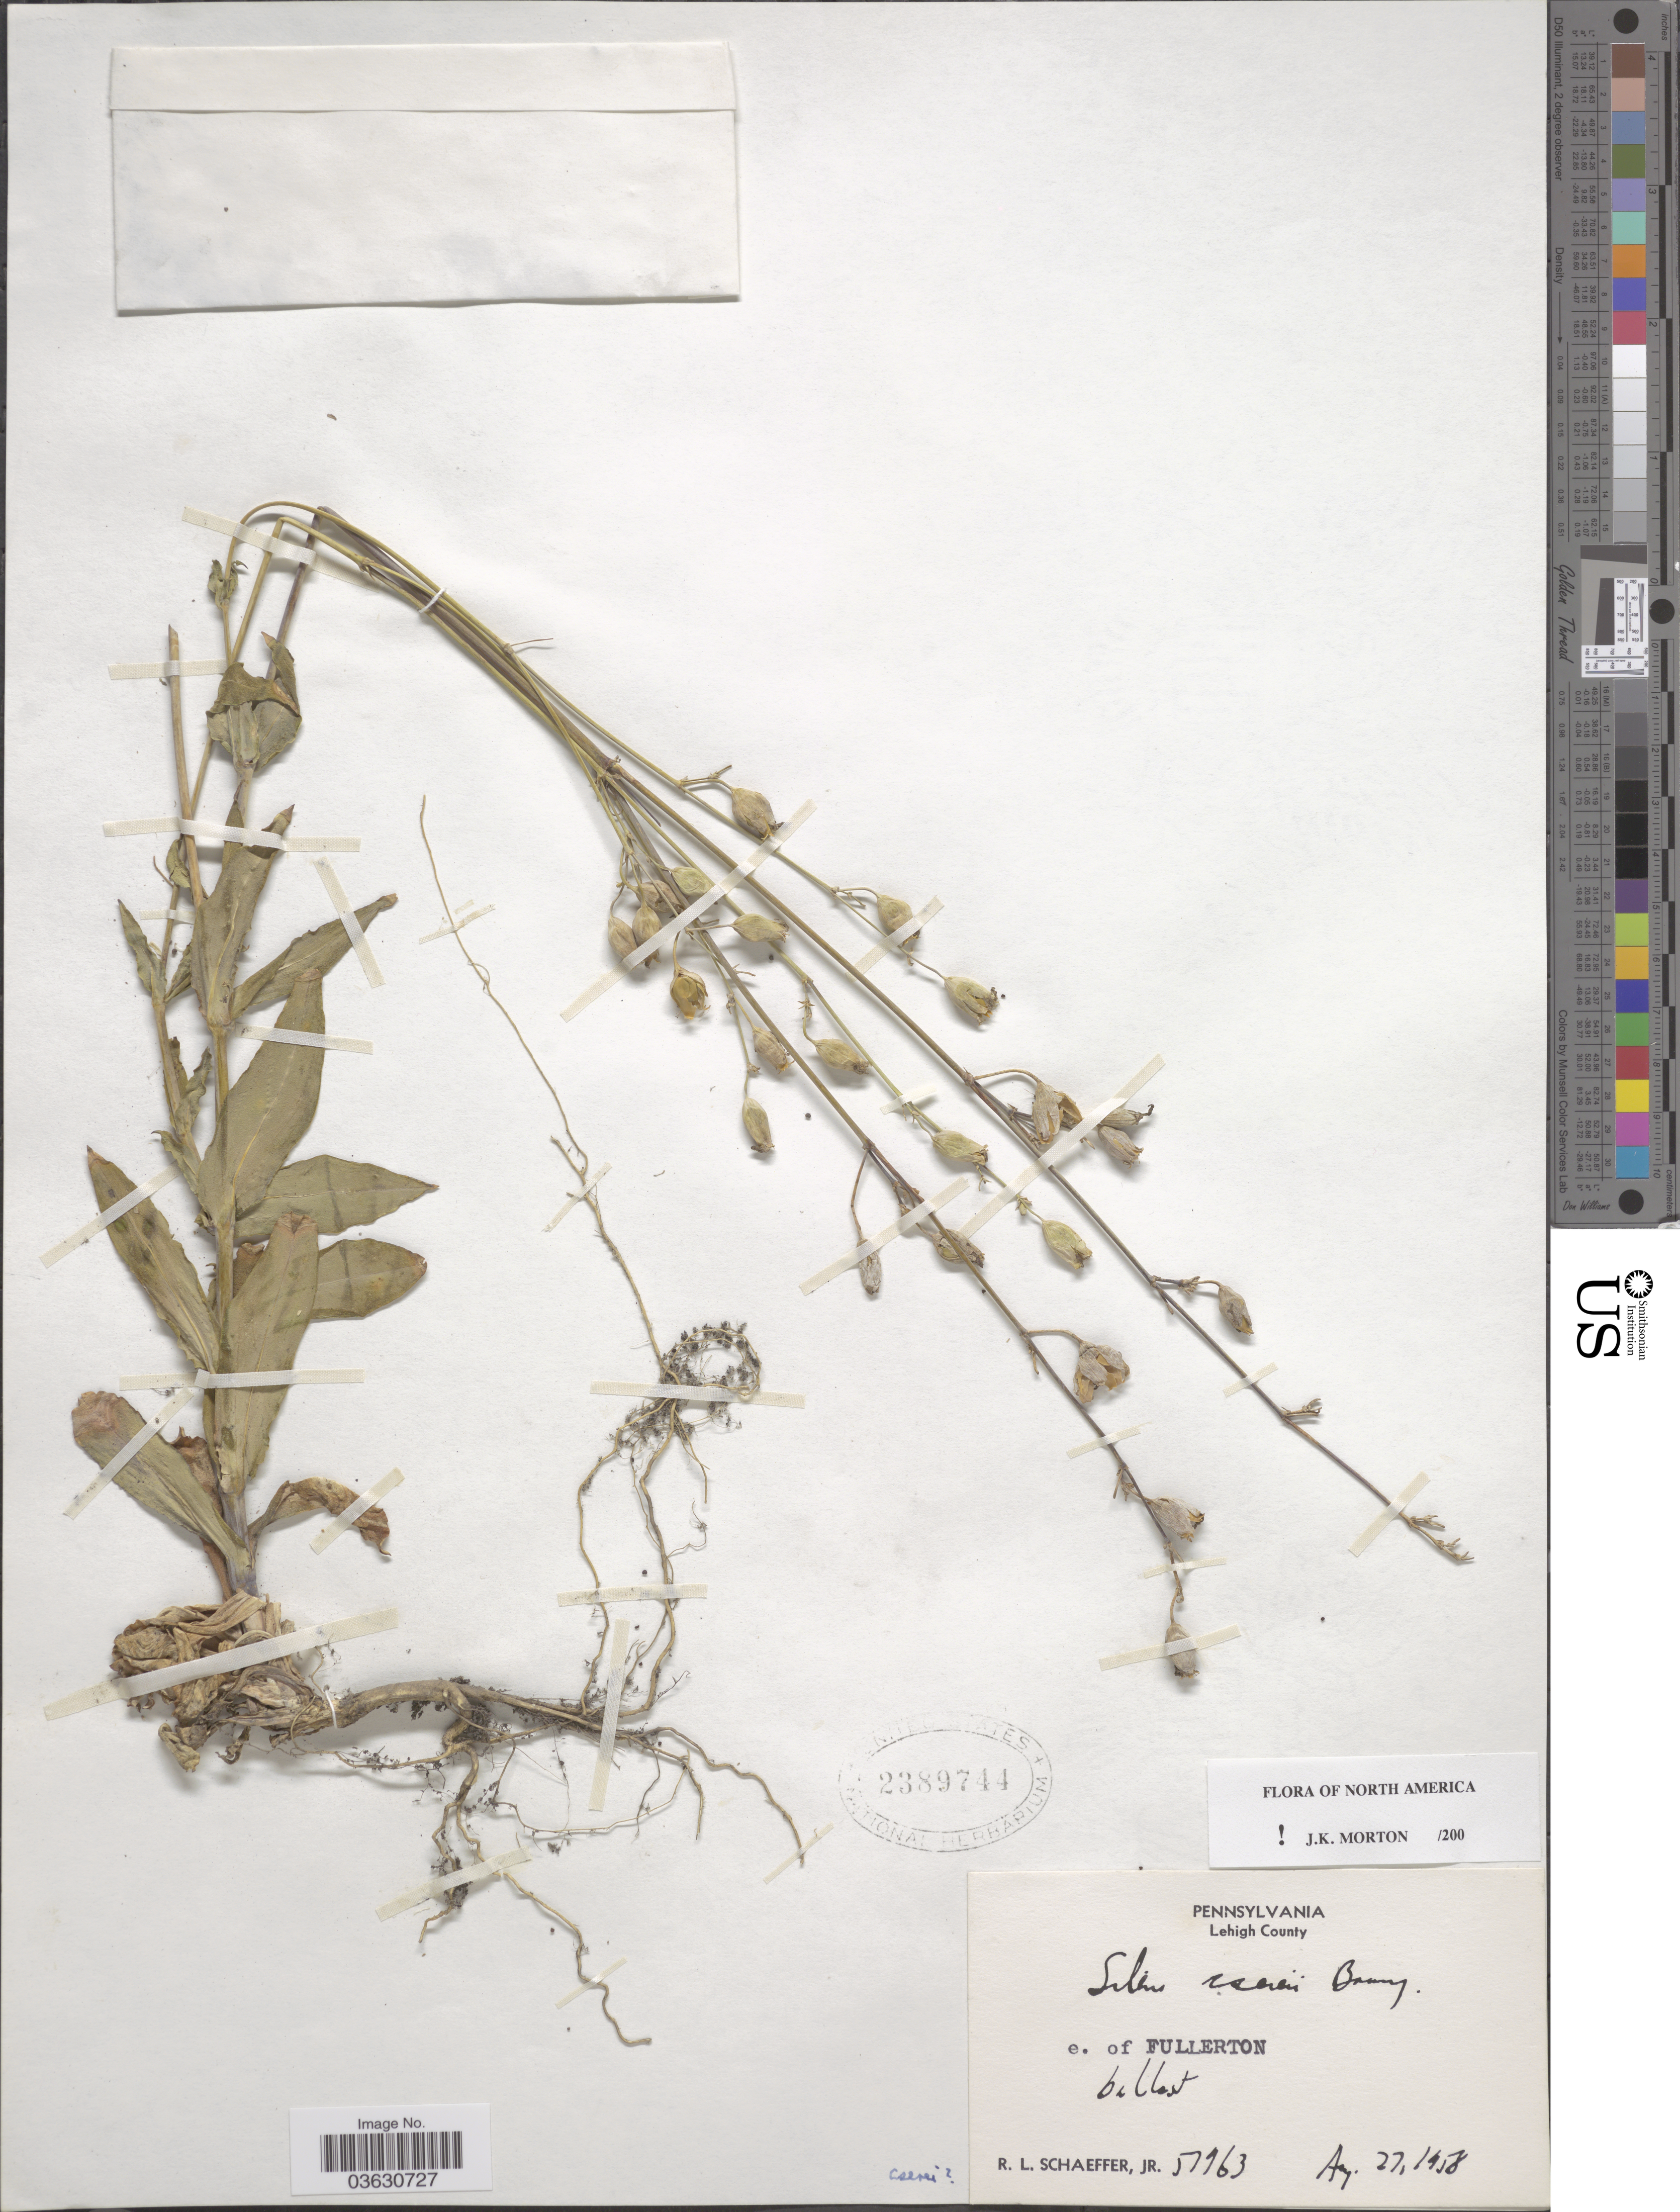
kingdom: Plantae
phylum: Tracheophyta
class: Magnoliopsida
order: Caryophyllales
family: Caryophyllaceae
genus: Silene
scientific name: Silene csereii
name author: Baumg.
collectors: R. L. Schaeffer Jr.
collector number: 51963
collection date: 1958-08-27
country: United States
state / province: Pennsylvania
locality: Lehigh County, e. of Fullerton, ballast.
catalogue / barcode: US 2389744